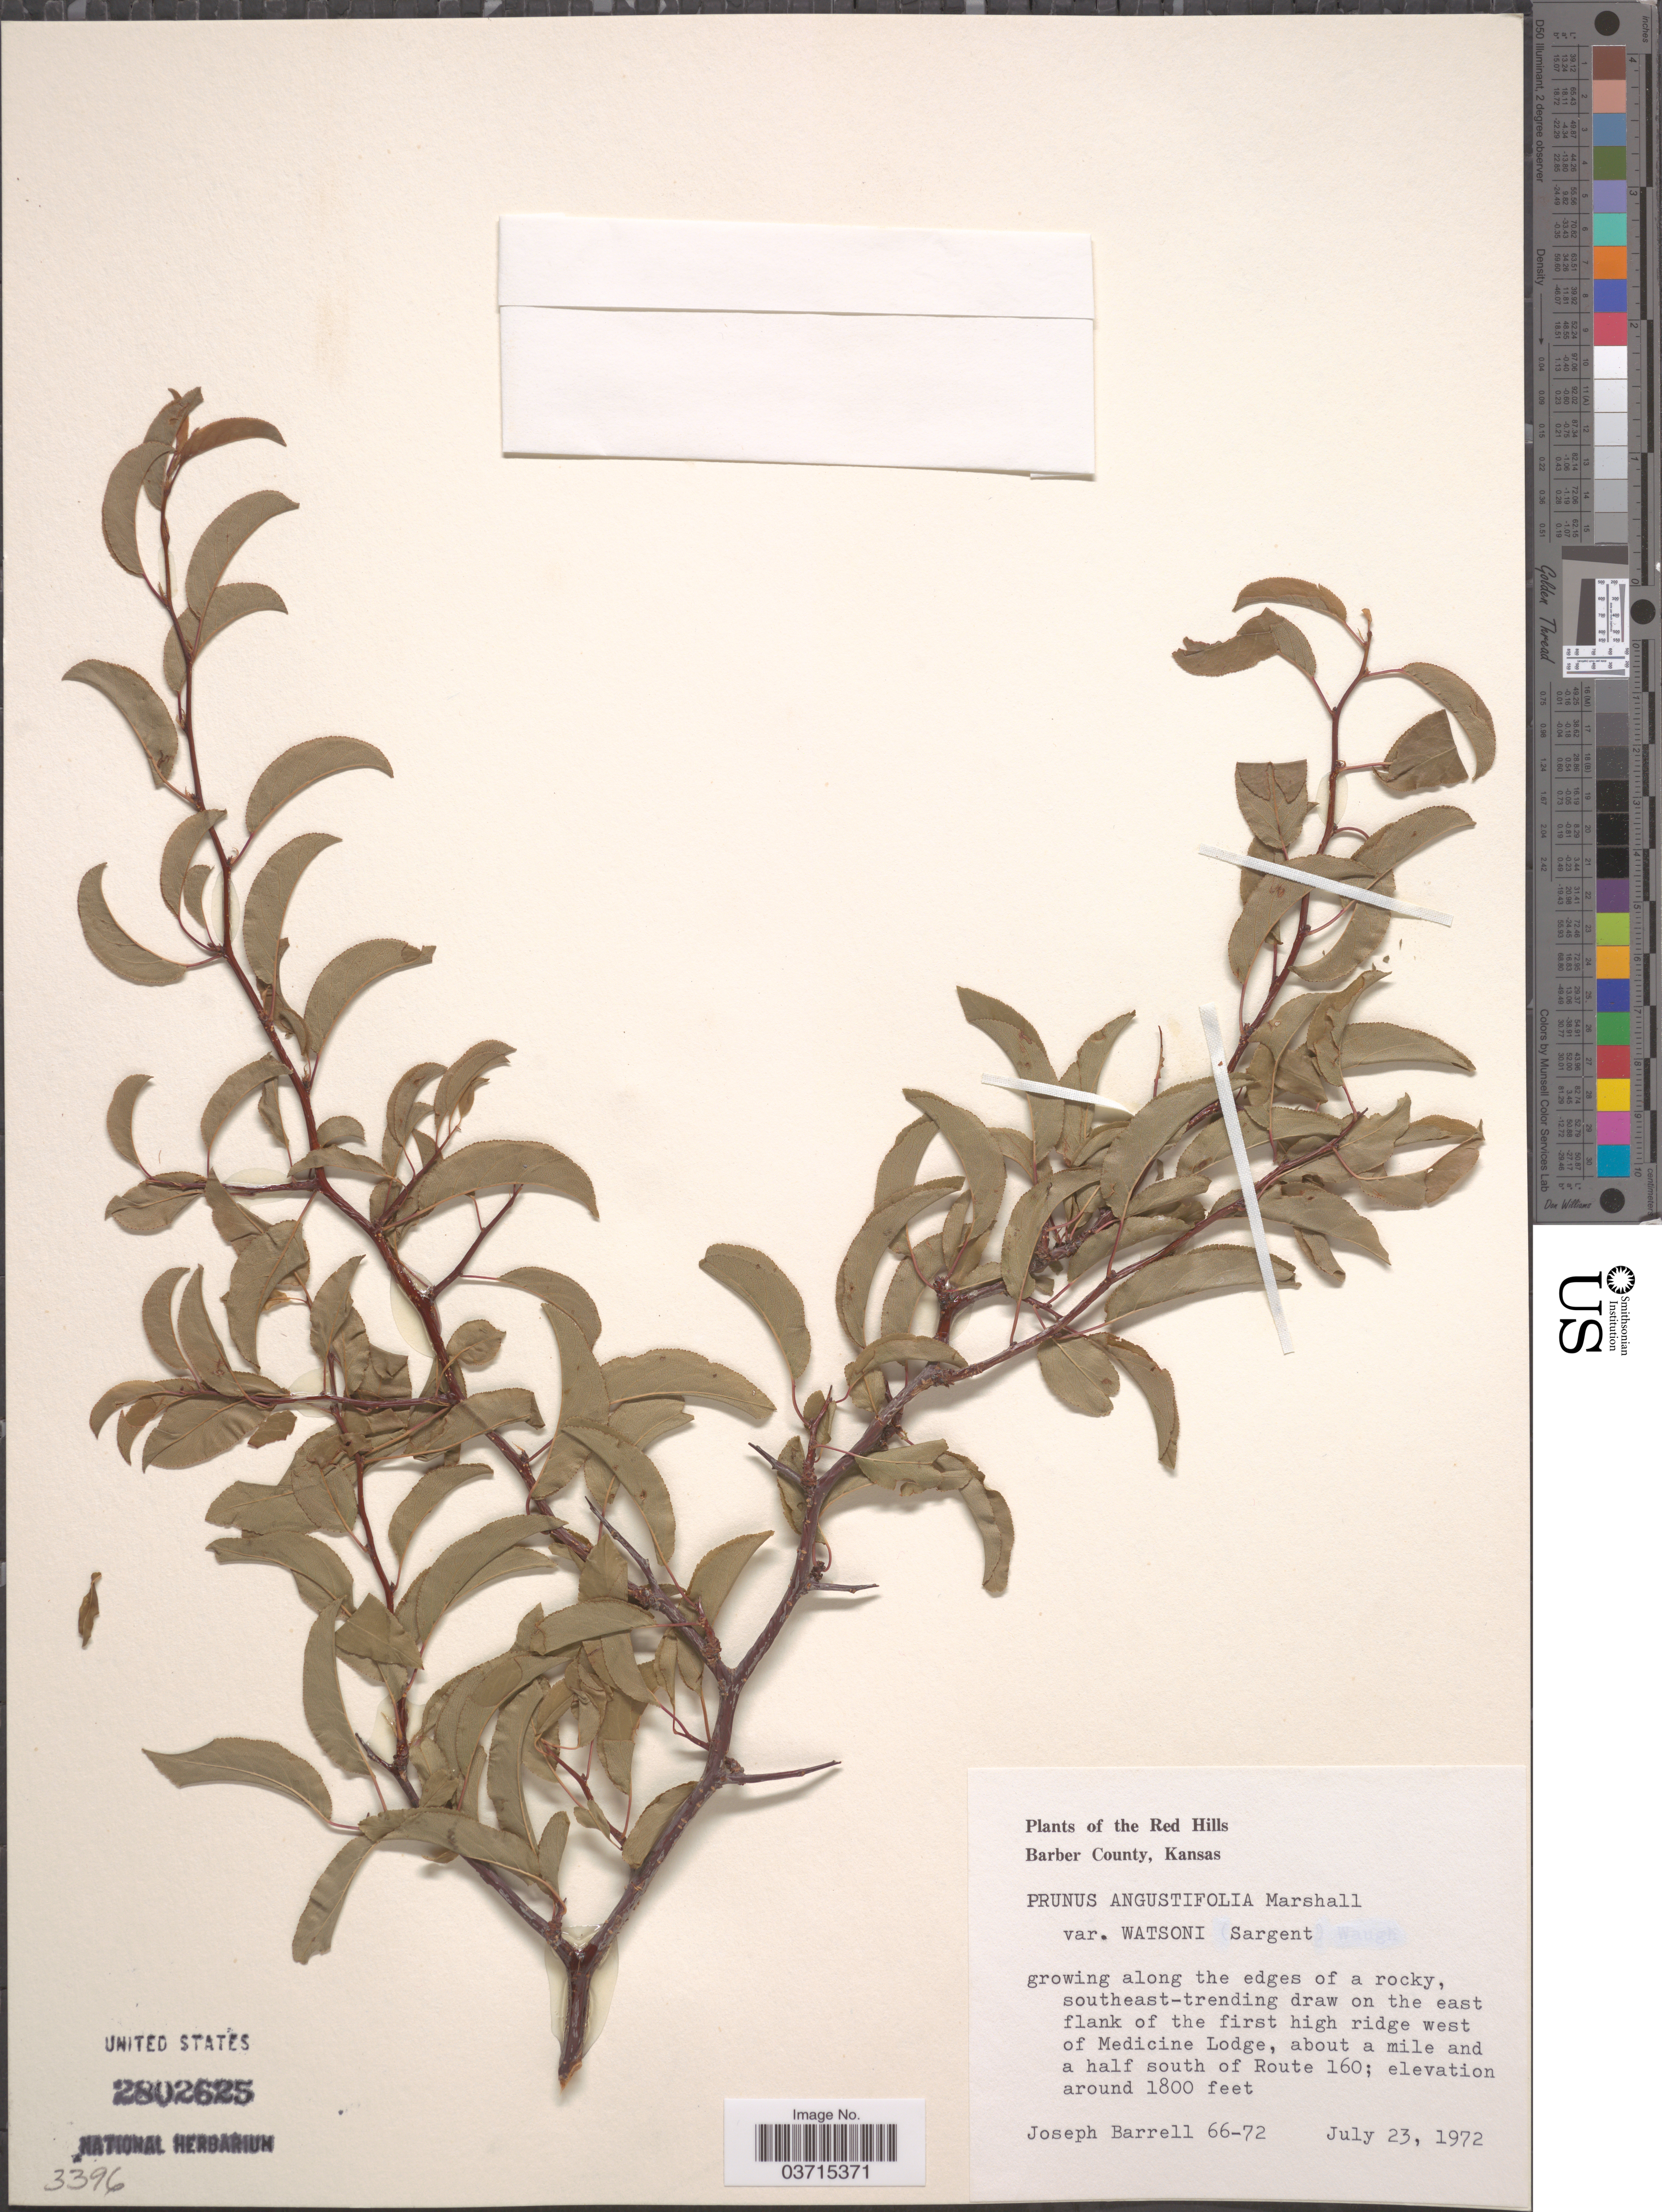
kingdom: Plantae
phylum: Tracheophyta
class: Magnoliopsida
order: Rosales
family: Rosaceae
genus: Prunus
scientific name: Prunus angustifolia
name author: Marshall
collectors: J. Barrell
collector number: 66-72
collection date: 1972-07-23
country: United States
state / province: Kansas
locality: The Red Hills, Barber County. Southeast-trending draw on the east flank of the first high ridge west of Medicine Lodge, about a mile and a half south of Route 160.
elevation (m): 549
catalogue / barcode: US 2802625